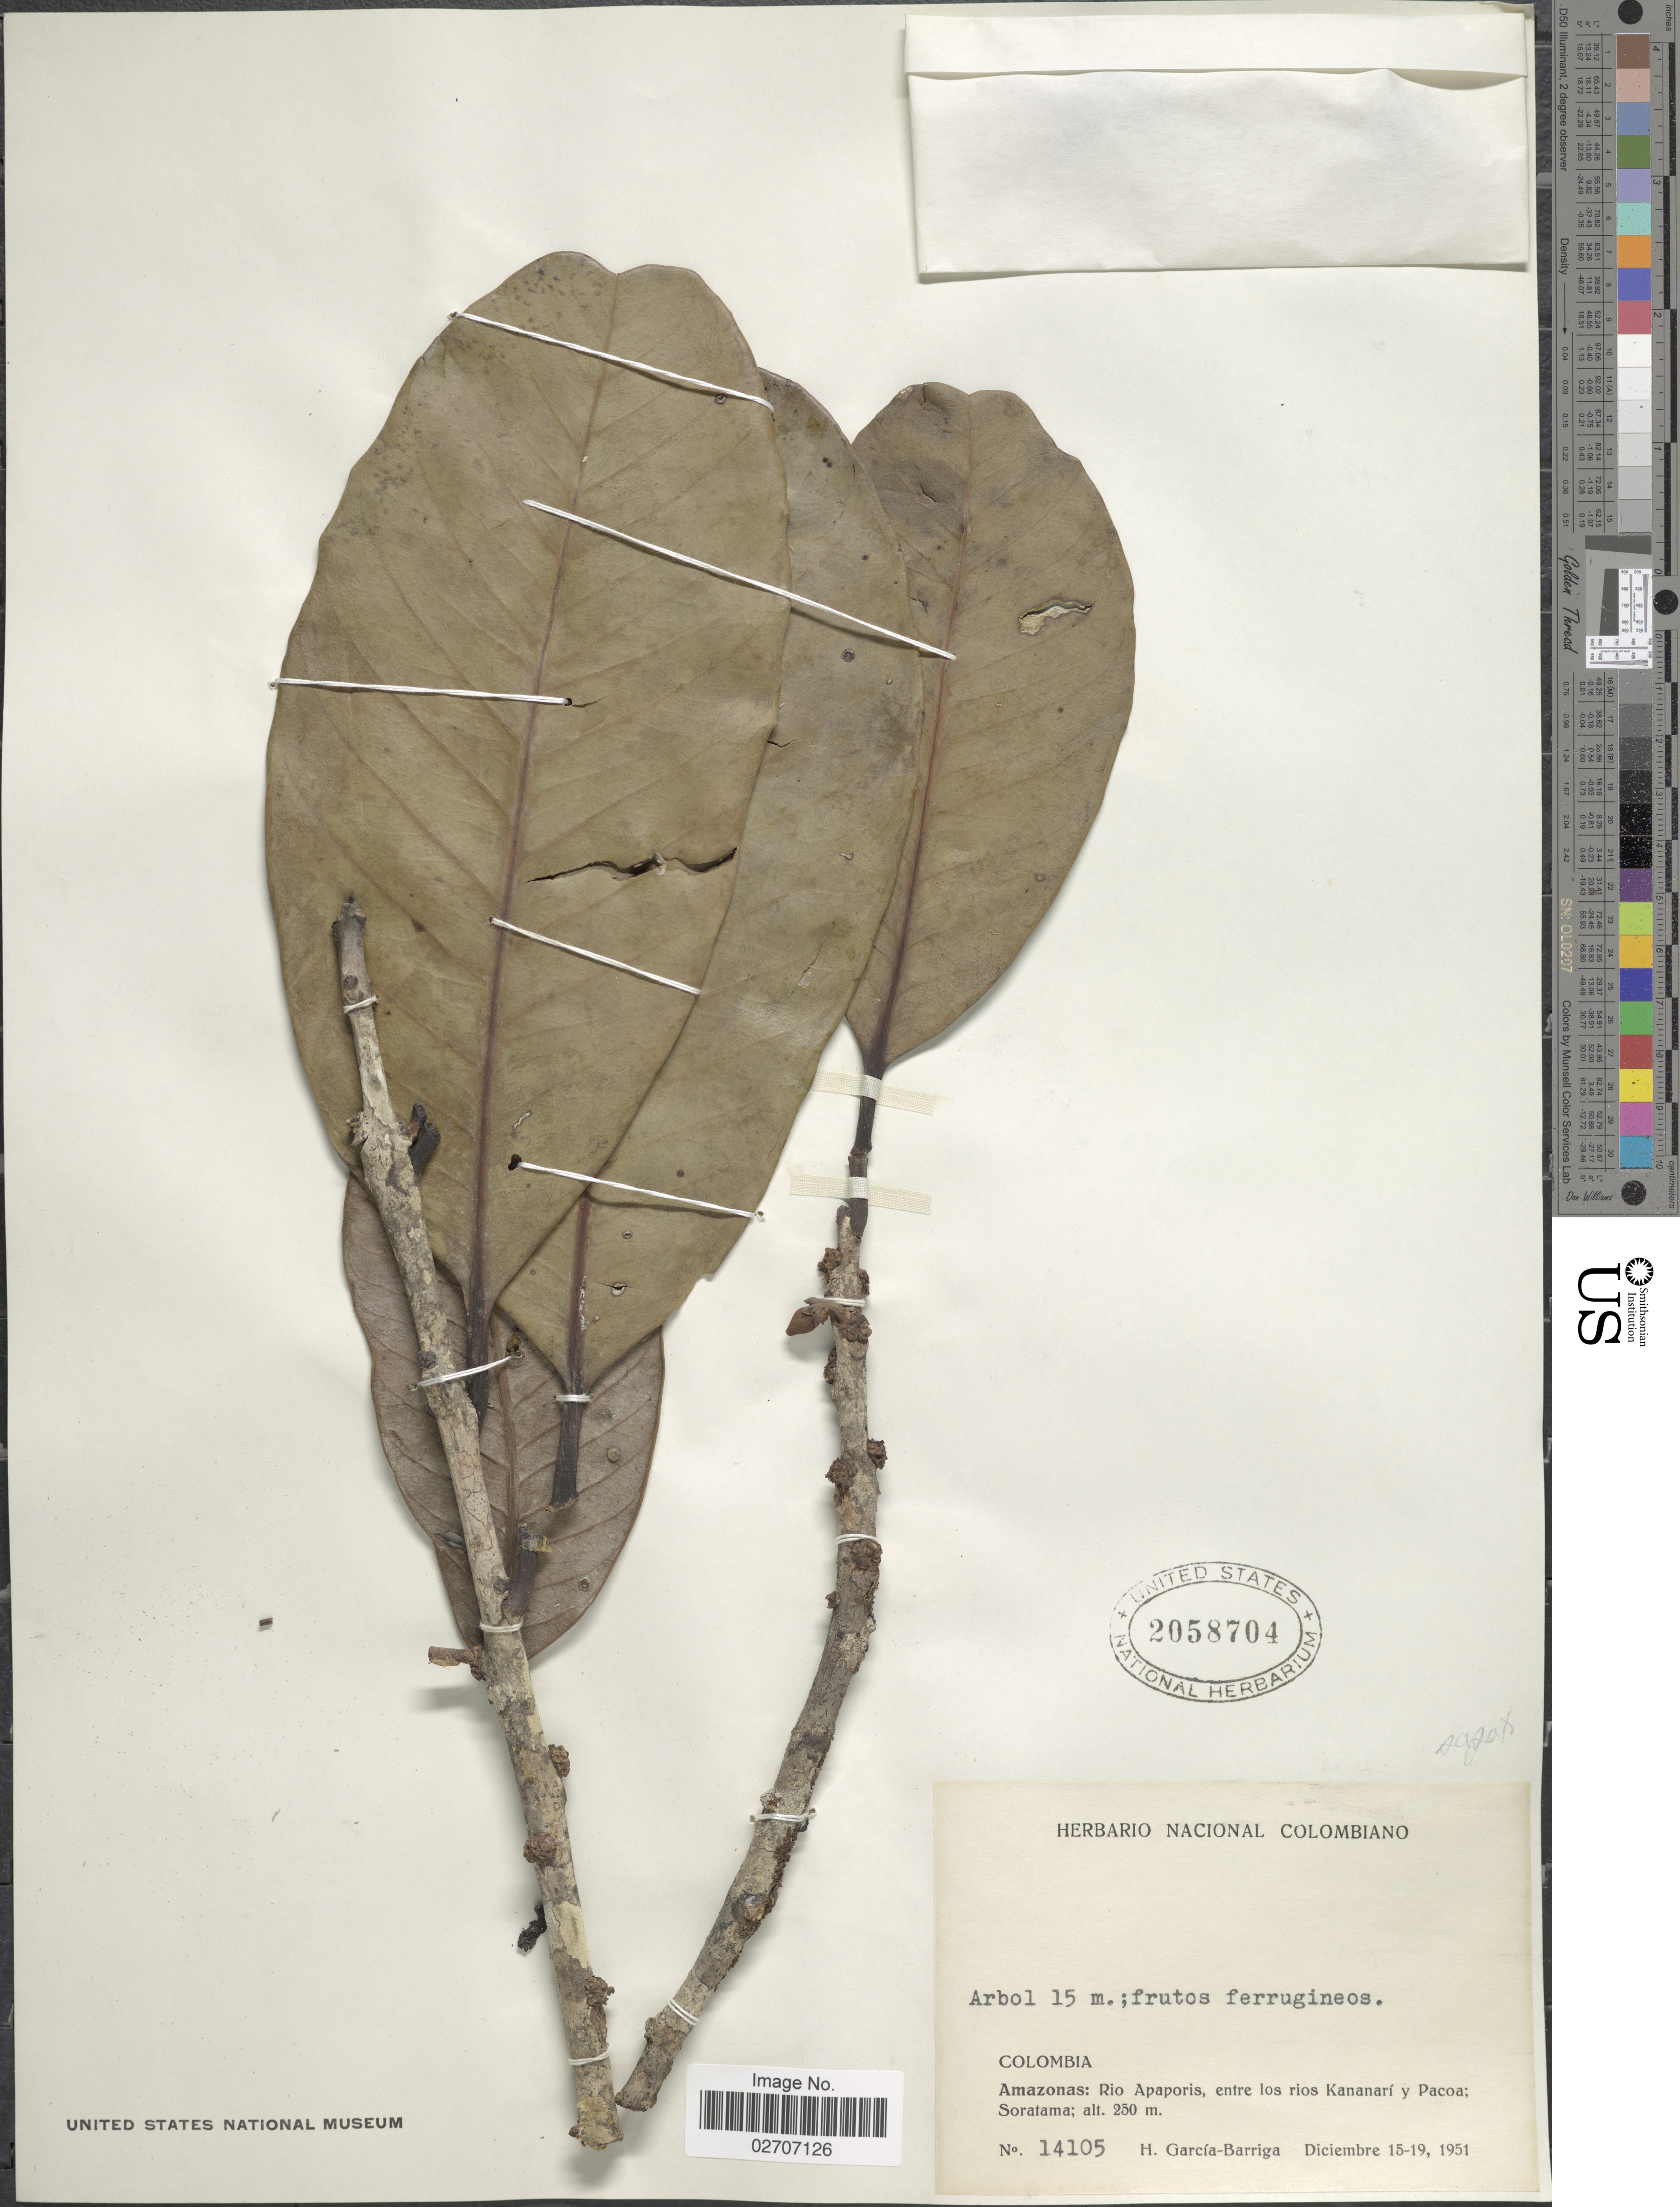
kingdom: Plantae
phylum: Tracheophyta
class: Magnoliopsida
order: Ericales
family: Sapotaceae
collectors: H. García Barriga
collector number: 14105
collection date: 1951-12-15/1951-12-19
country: Colombia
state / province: Amazônas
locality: Rio Apaporis, entre los rios Kananarí y Pacoa; Soratama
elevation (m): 250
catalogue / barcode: US 2058704